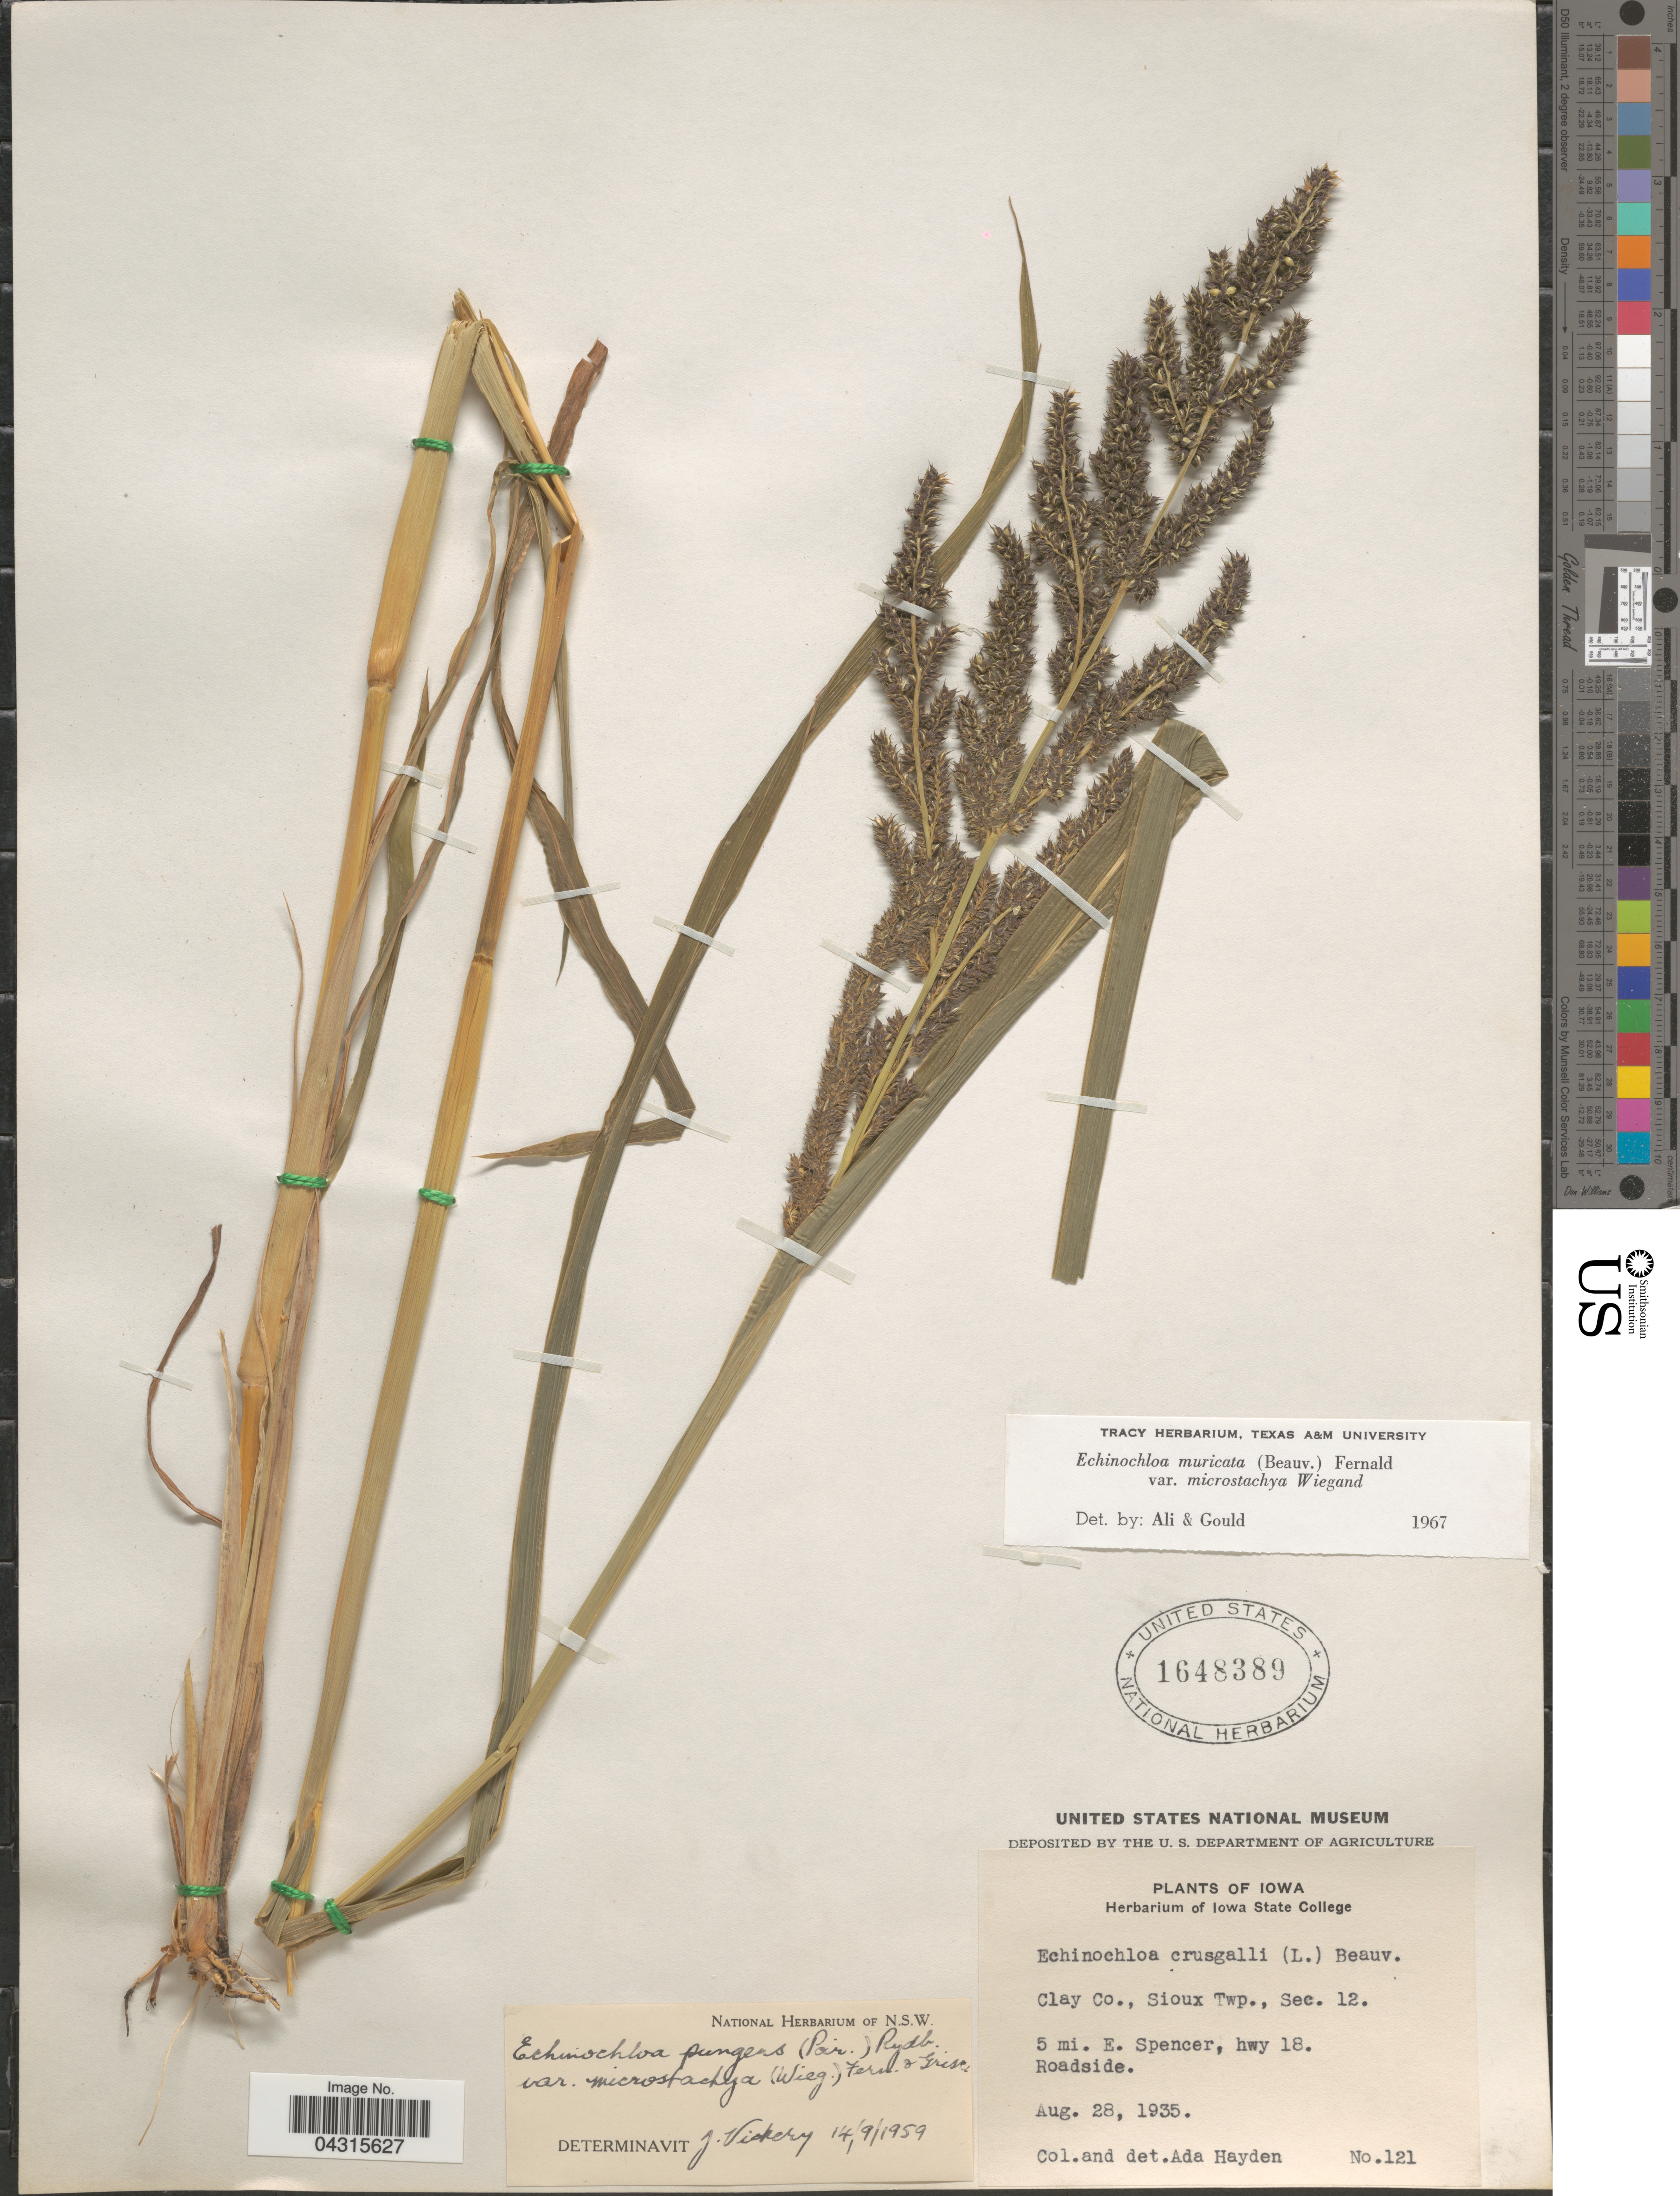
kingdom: Plantae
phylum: Tracheophyta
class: Liliopsida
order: Poales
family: Poaceae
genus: Echinochloa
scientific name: Echinochloa muricata var. microstachya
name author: Wiegand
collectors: Ada Hayden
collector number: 121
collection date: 1935-08-28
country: United States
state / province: Iowa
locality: Clay Co., Sioux Twp., Sec. 12. 5 mi. E. Spencer, hwy 18.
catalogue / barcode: US 1648389